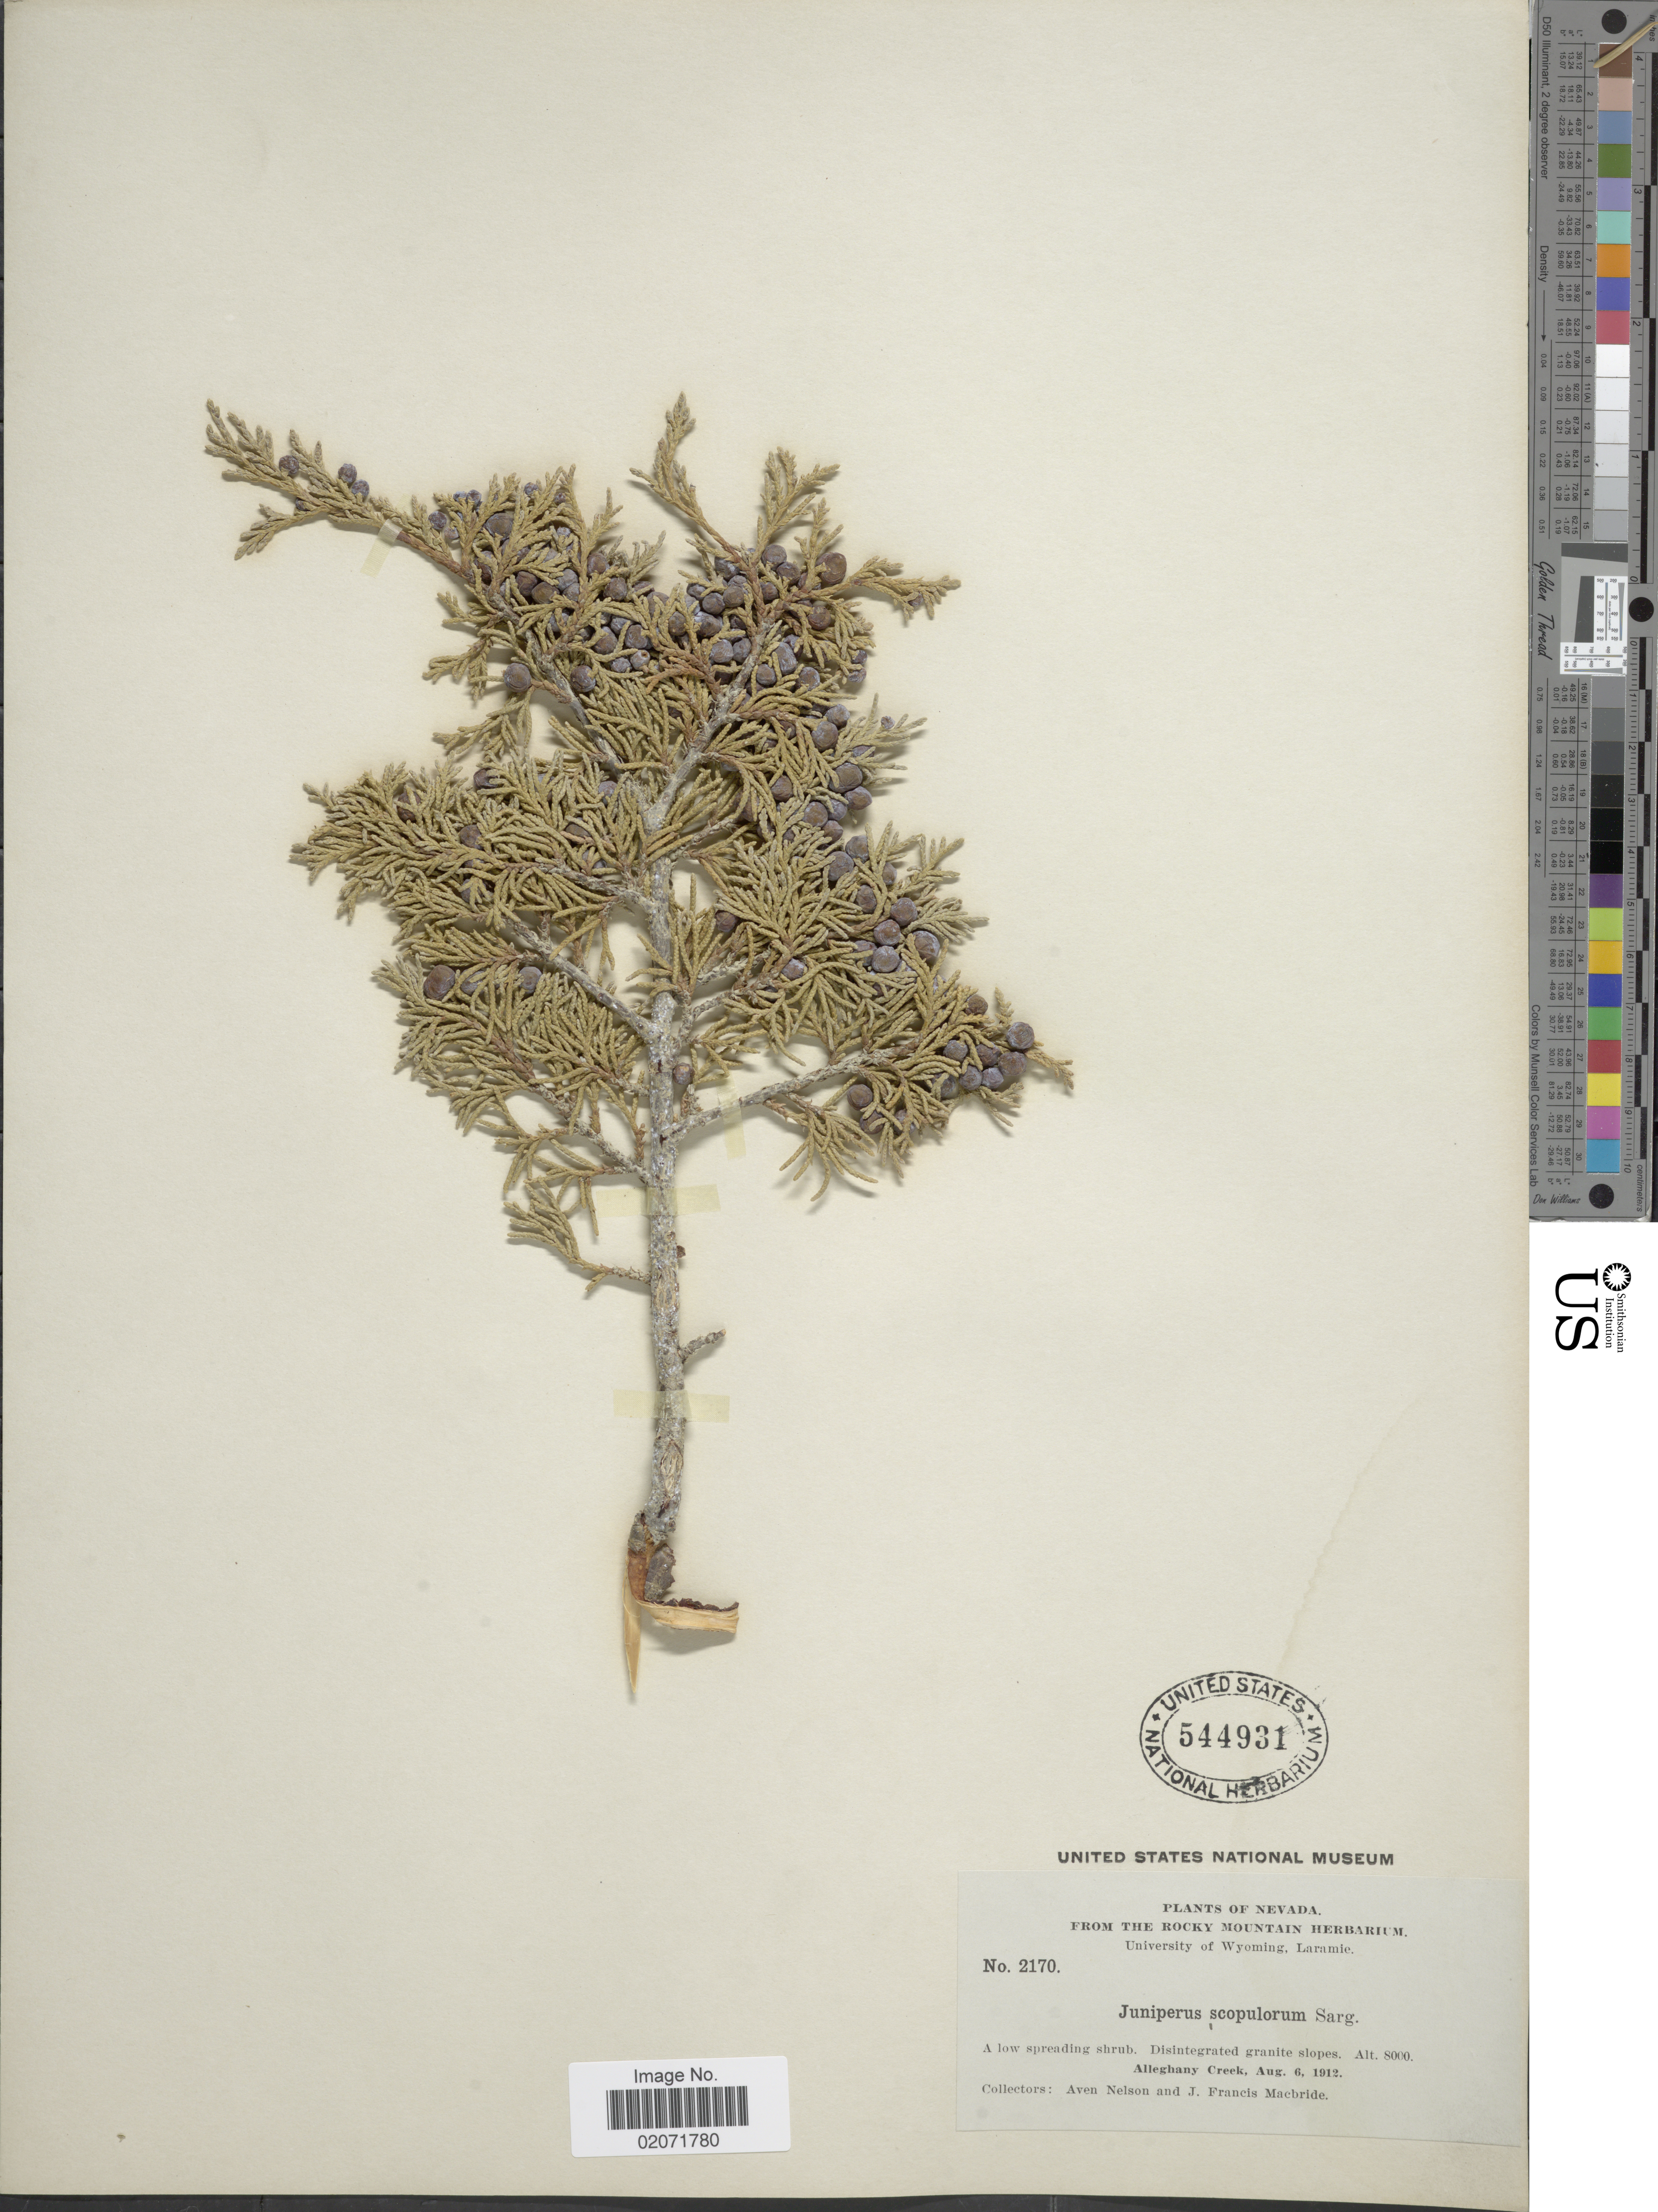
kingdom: Plantae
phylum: Tracheophyta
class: Pinopsida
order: Pinales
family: Cupressaceae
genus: Juniperus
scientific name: Juniperus scopulorum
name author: Sarg.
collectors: A. Nelson & J. F. Macbride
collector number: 2170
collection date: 1912-08-06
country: United States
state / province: Nevada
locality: A low spreading shrub. Disintegrated granite slopes. Alleghany Creek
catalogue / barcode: US 544931